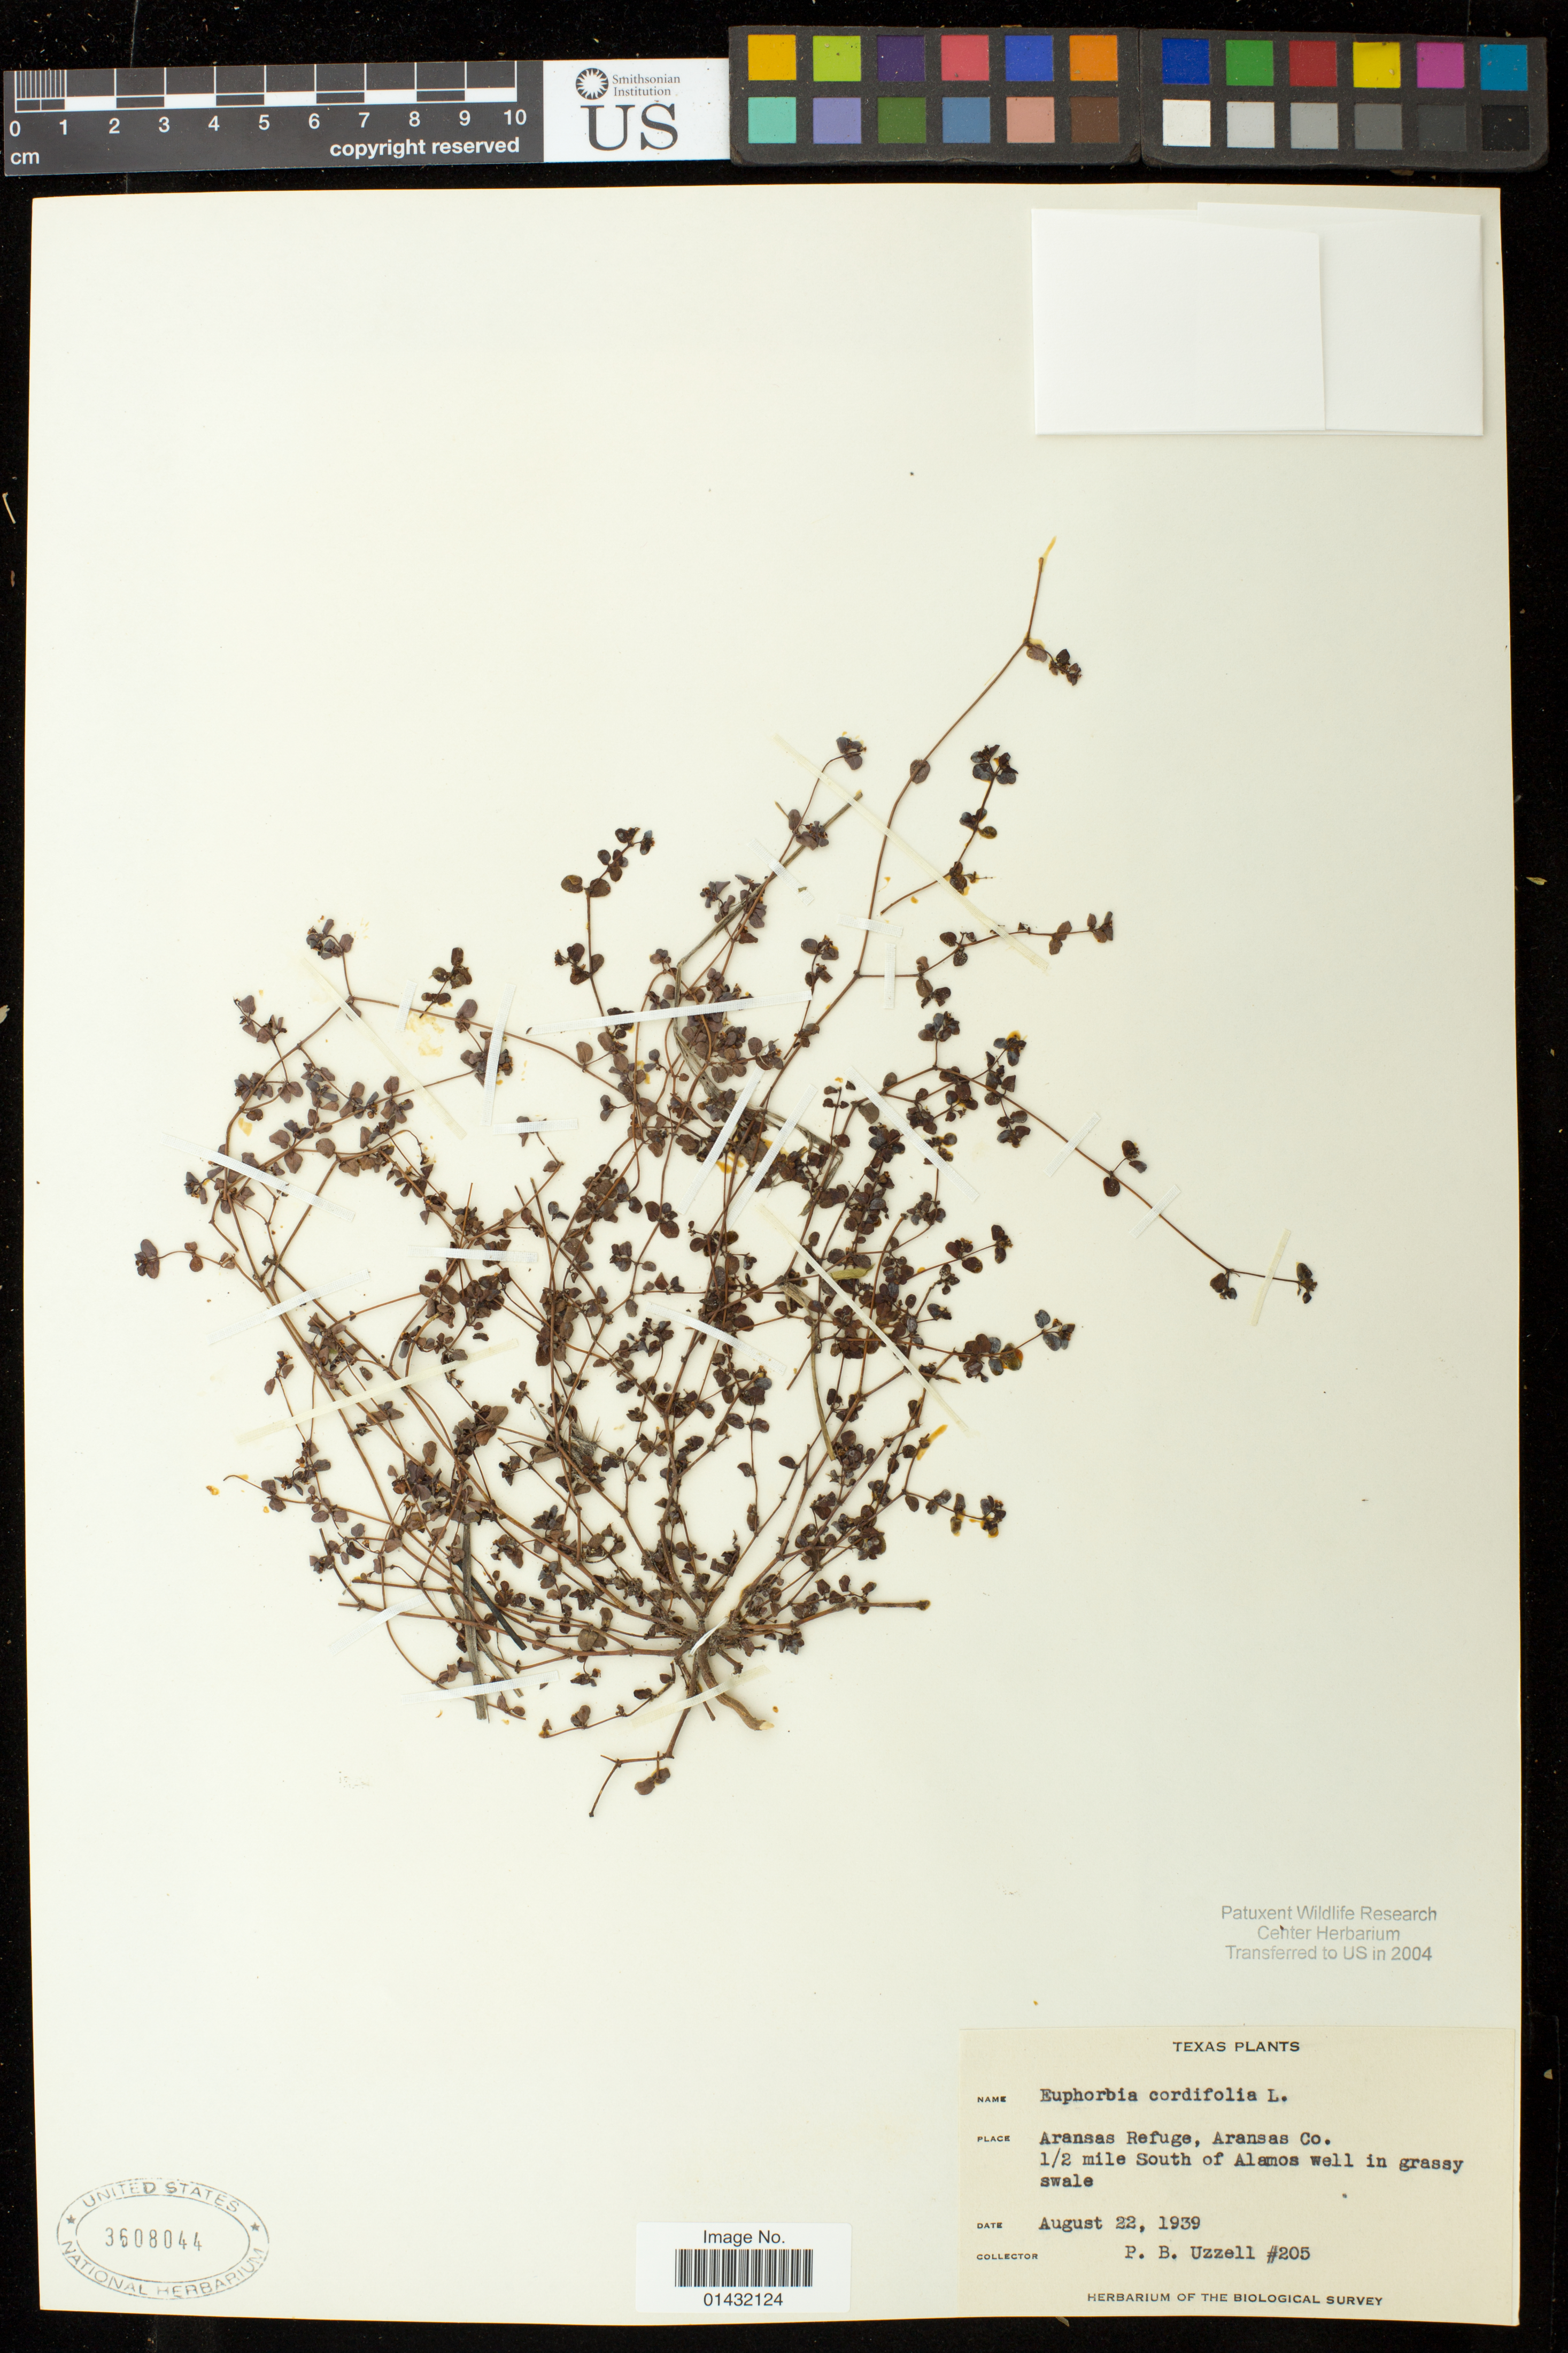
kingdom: Plantae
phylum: Tracheophyta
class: Magnoliopsida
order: Malpighiales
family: Euphorbiaceae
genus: Euphorbia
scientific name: Euphorbia cordifolia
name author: C.A. Mey. & Boiss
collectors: P. Uzzell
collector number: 205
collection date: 1939-08-22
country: United States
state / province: Texas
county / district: Aransas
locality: Aransas Refuge; 1/2 mile South of Alamos well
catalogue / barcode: US 3608044